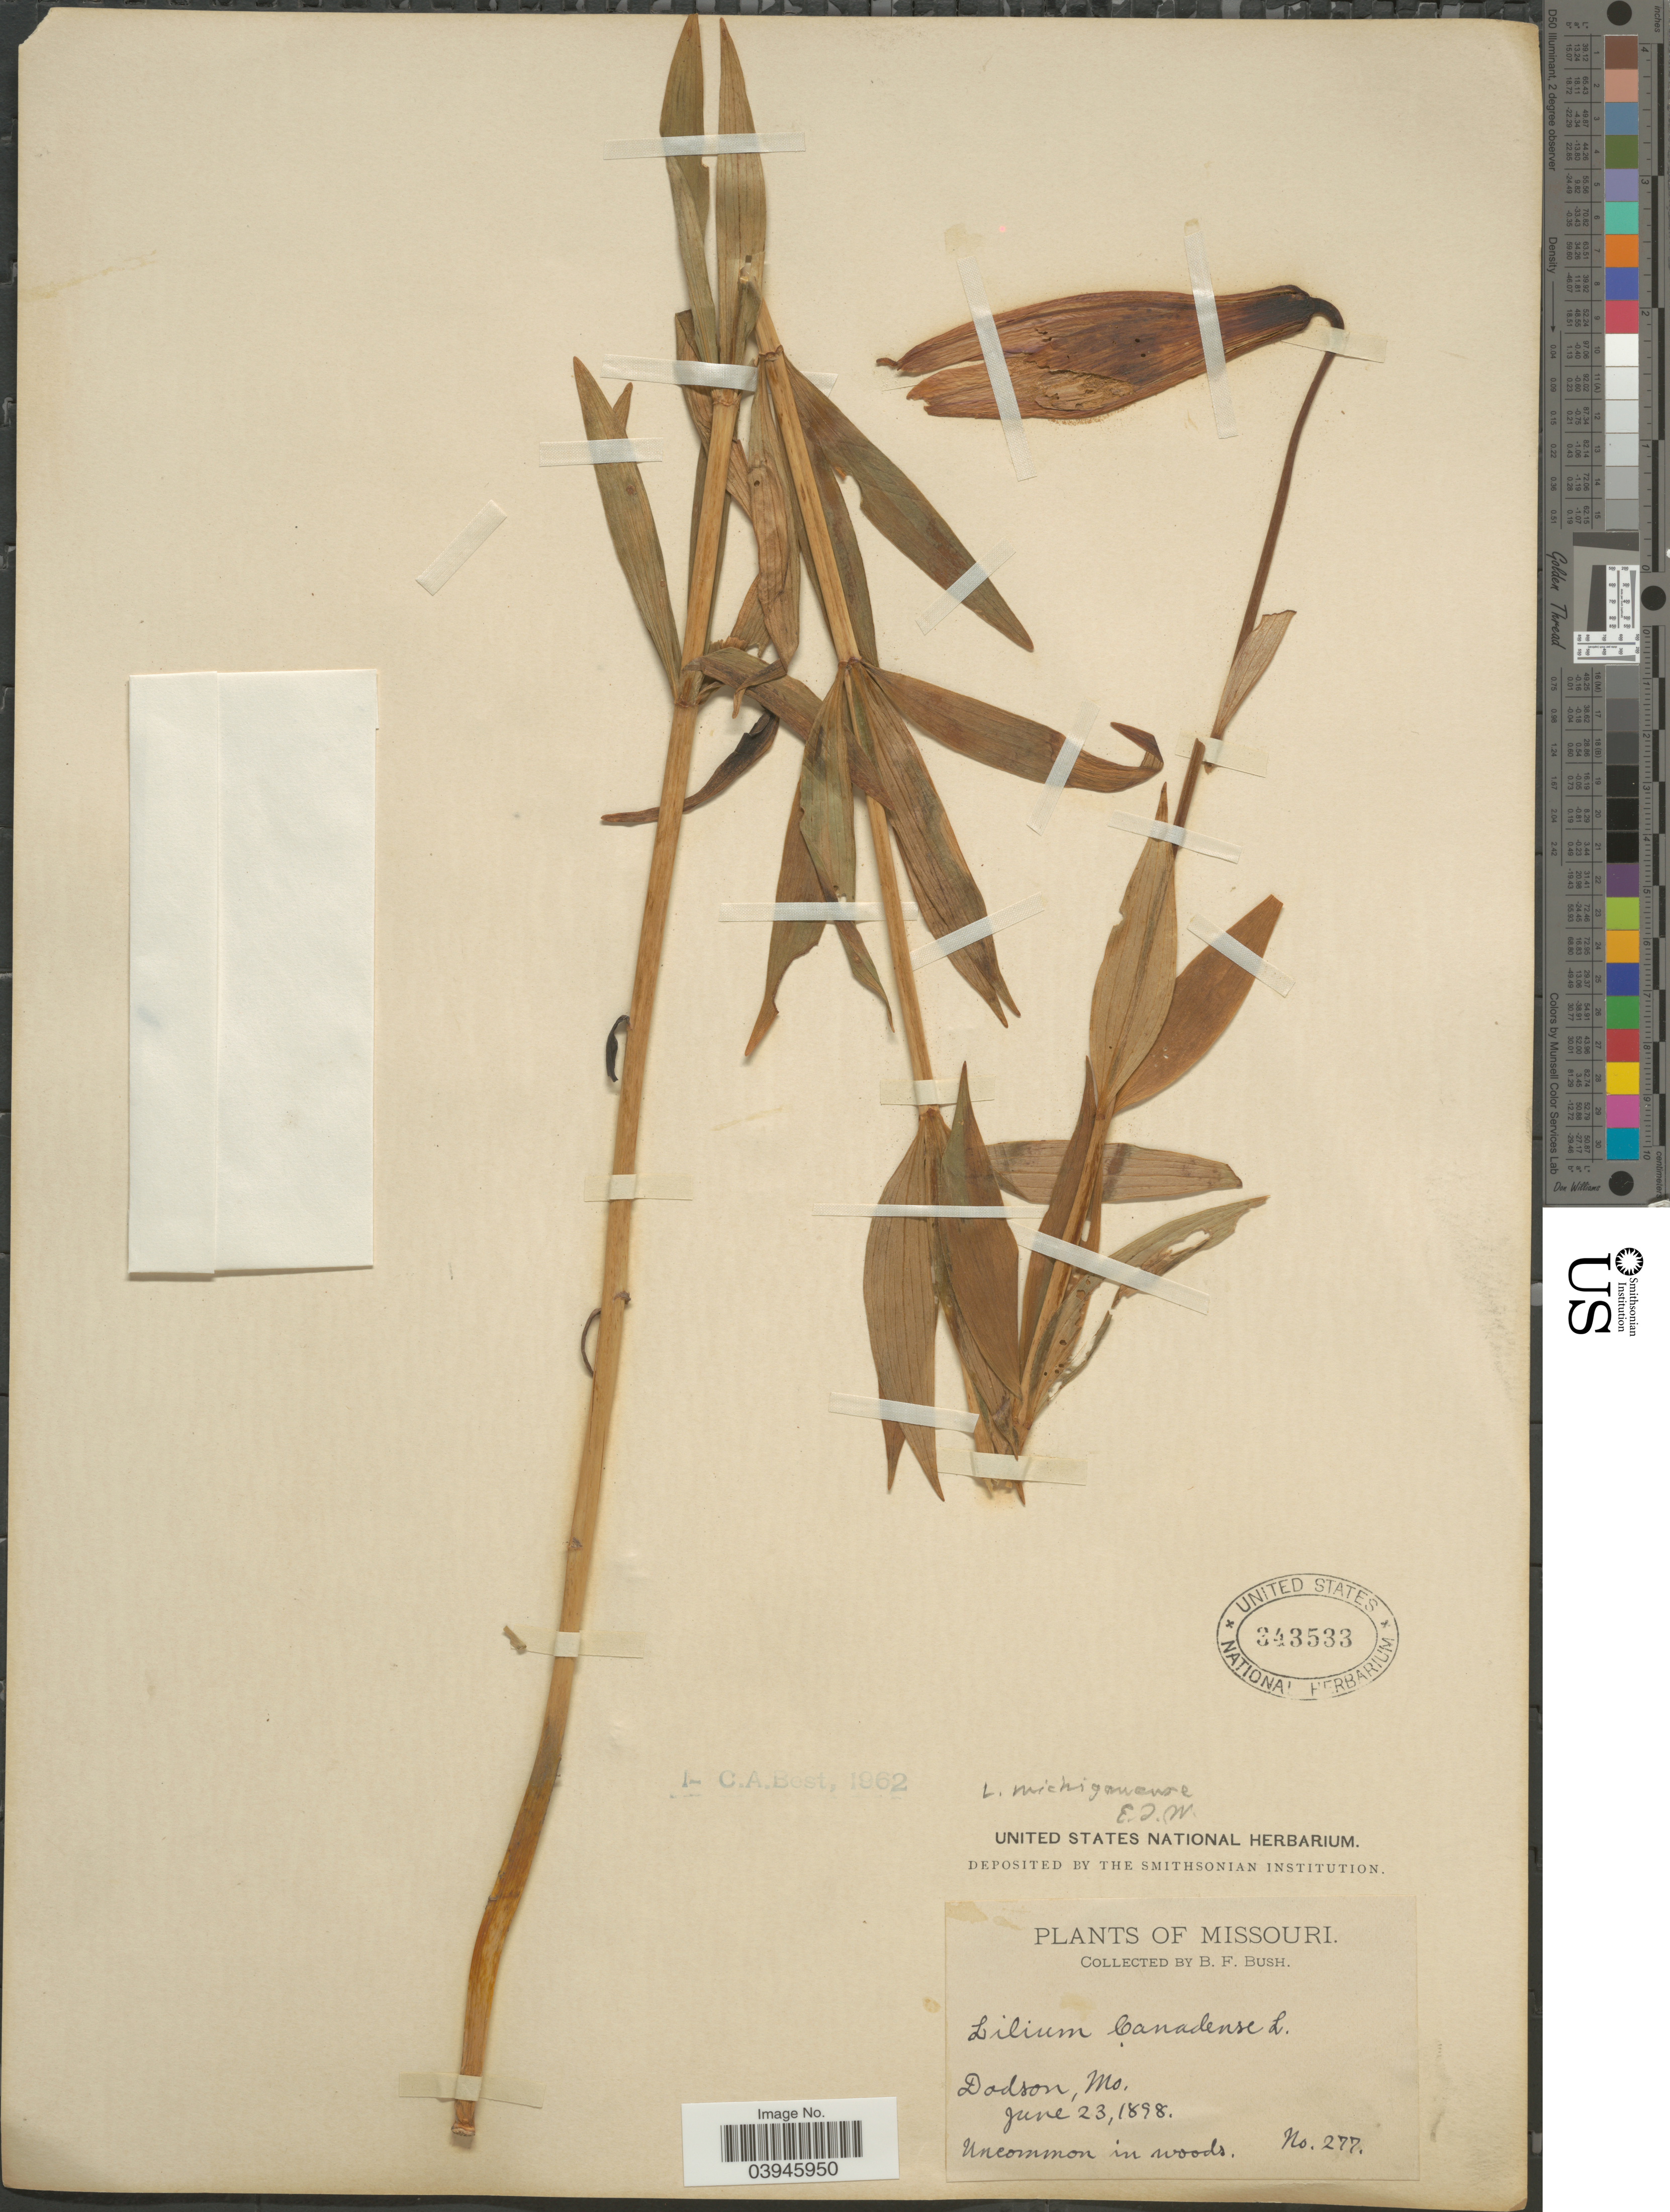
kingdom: Plantae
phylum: Tracheophyta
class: Liliopsida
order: Liliales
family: Liliaceae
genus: Lilium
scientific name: Lilium michiganense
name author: Farw.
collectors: B. F. Bush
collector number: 277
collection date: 1898-06-23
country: United States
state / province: Missouri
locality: Dodson.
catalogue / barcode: US 343533